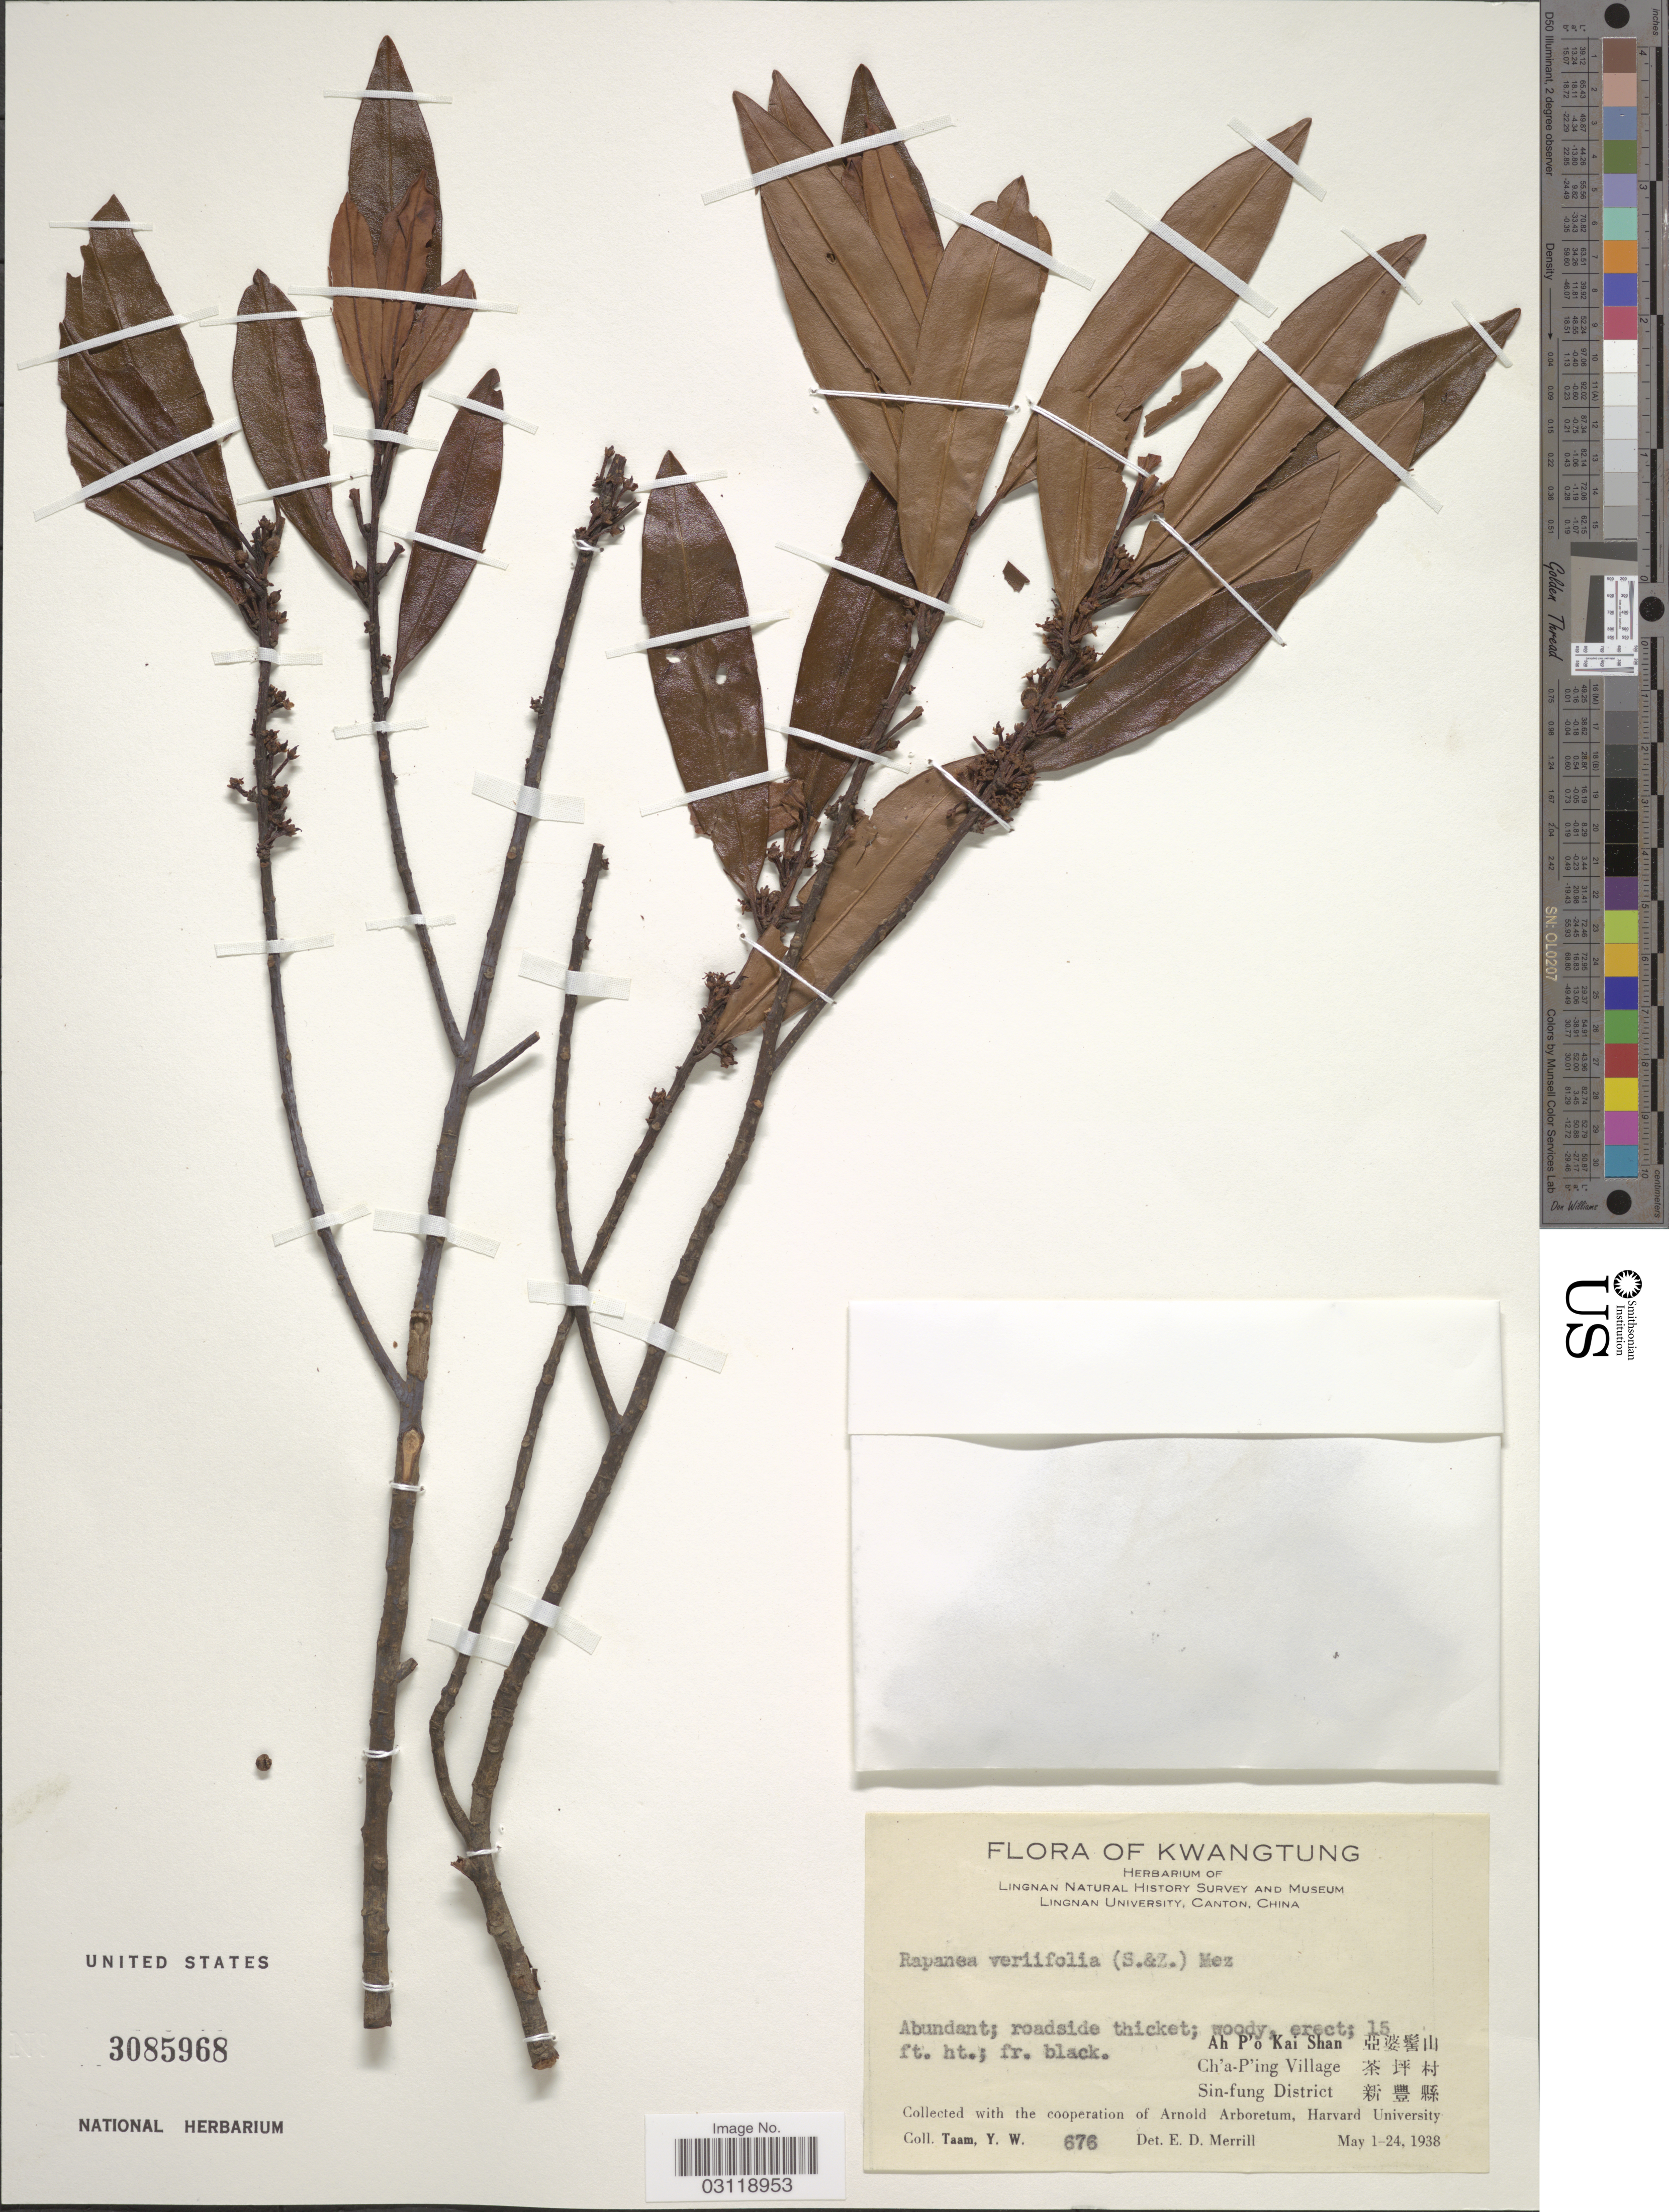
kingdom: Plantae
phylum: Tracheophyta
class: Magnoliopsida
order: Ericales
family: Primulaceae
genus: Myrsine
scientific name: Myrsine seguinii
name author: H. Lév.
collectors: Y. W. Taam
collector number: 676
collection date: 1938-05-01/1938-05-24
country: China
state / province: Guangdong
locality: Kwatung.Ah P'o Kai Shan Ch'a P'ing Village Sin-fung District .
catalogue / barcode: US 3085968